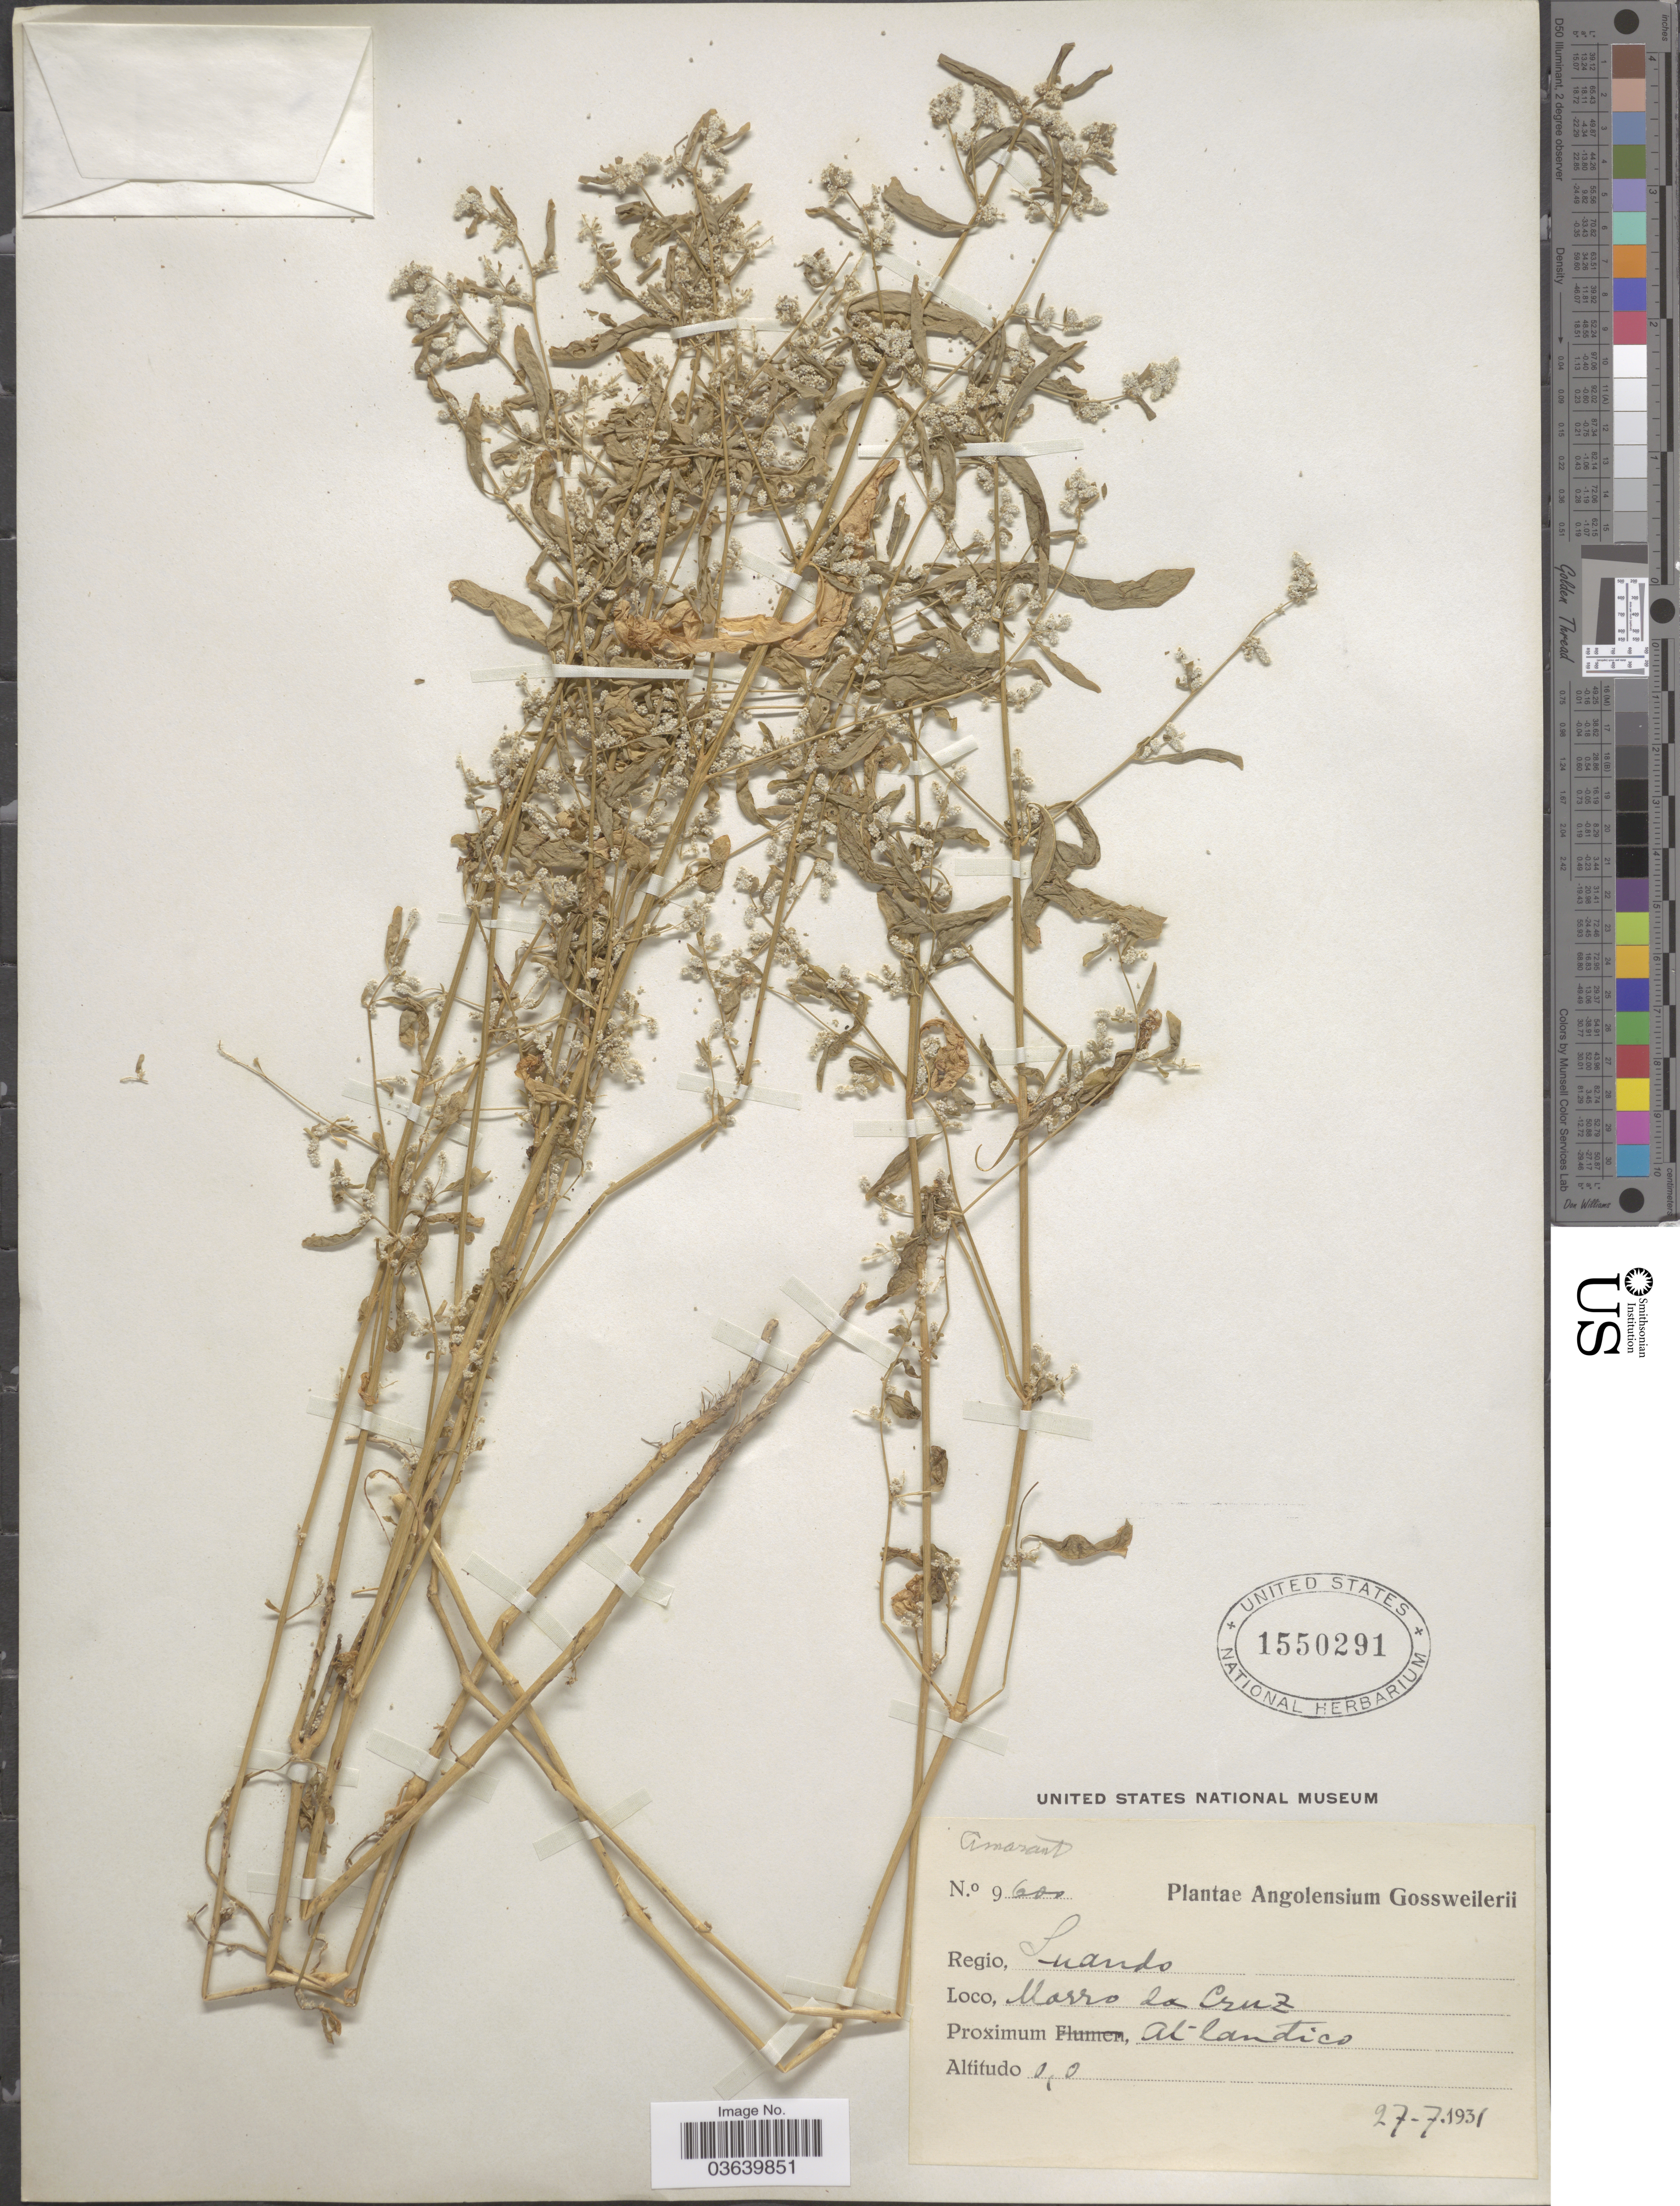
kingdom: Plantae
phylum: Tracheophyta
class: Magnoliopsida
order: Caryophyllales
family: Amaranthaceae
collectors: -. Gossweiler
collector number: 9600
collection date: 1931-07-27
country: Angola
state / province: Luanda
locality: Regio, Luando. Morro da Cruz. Proximum Atlantico.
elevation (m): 0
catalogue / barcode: US 1550291